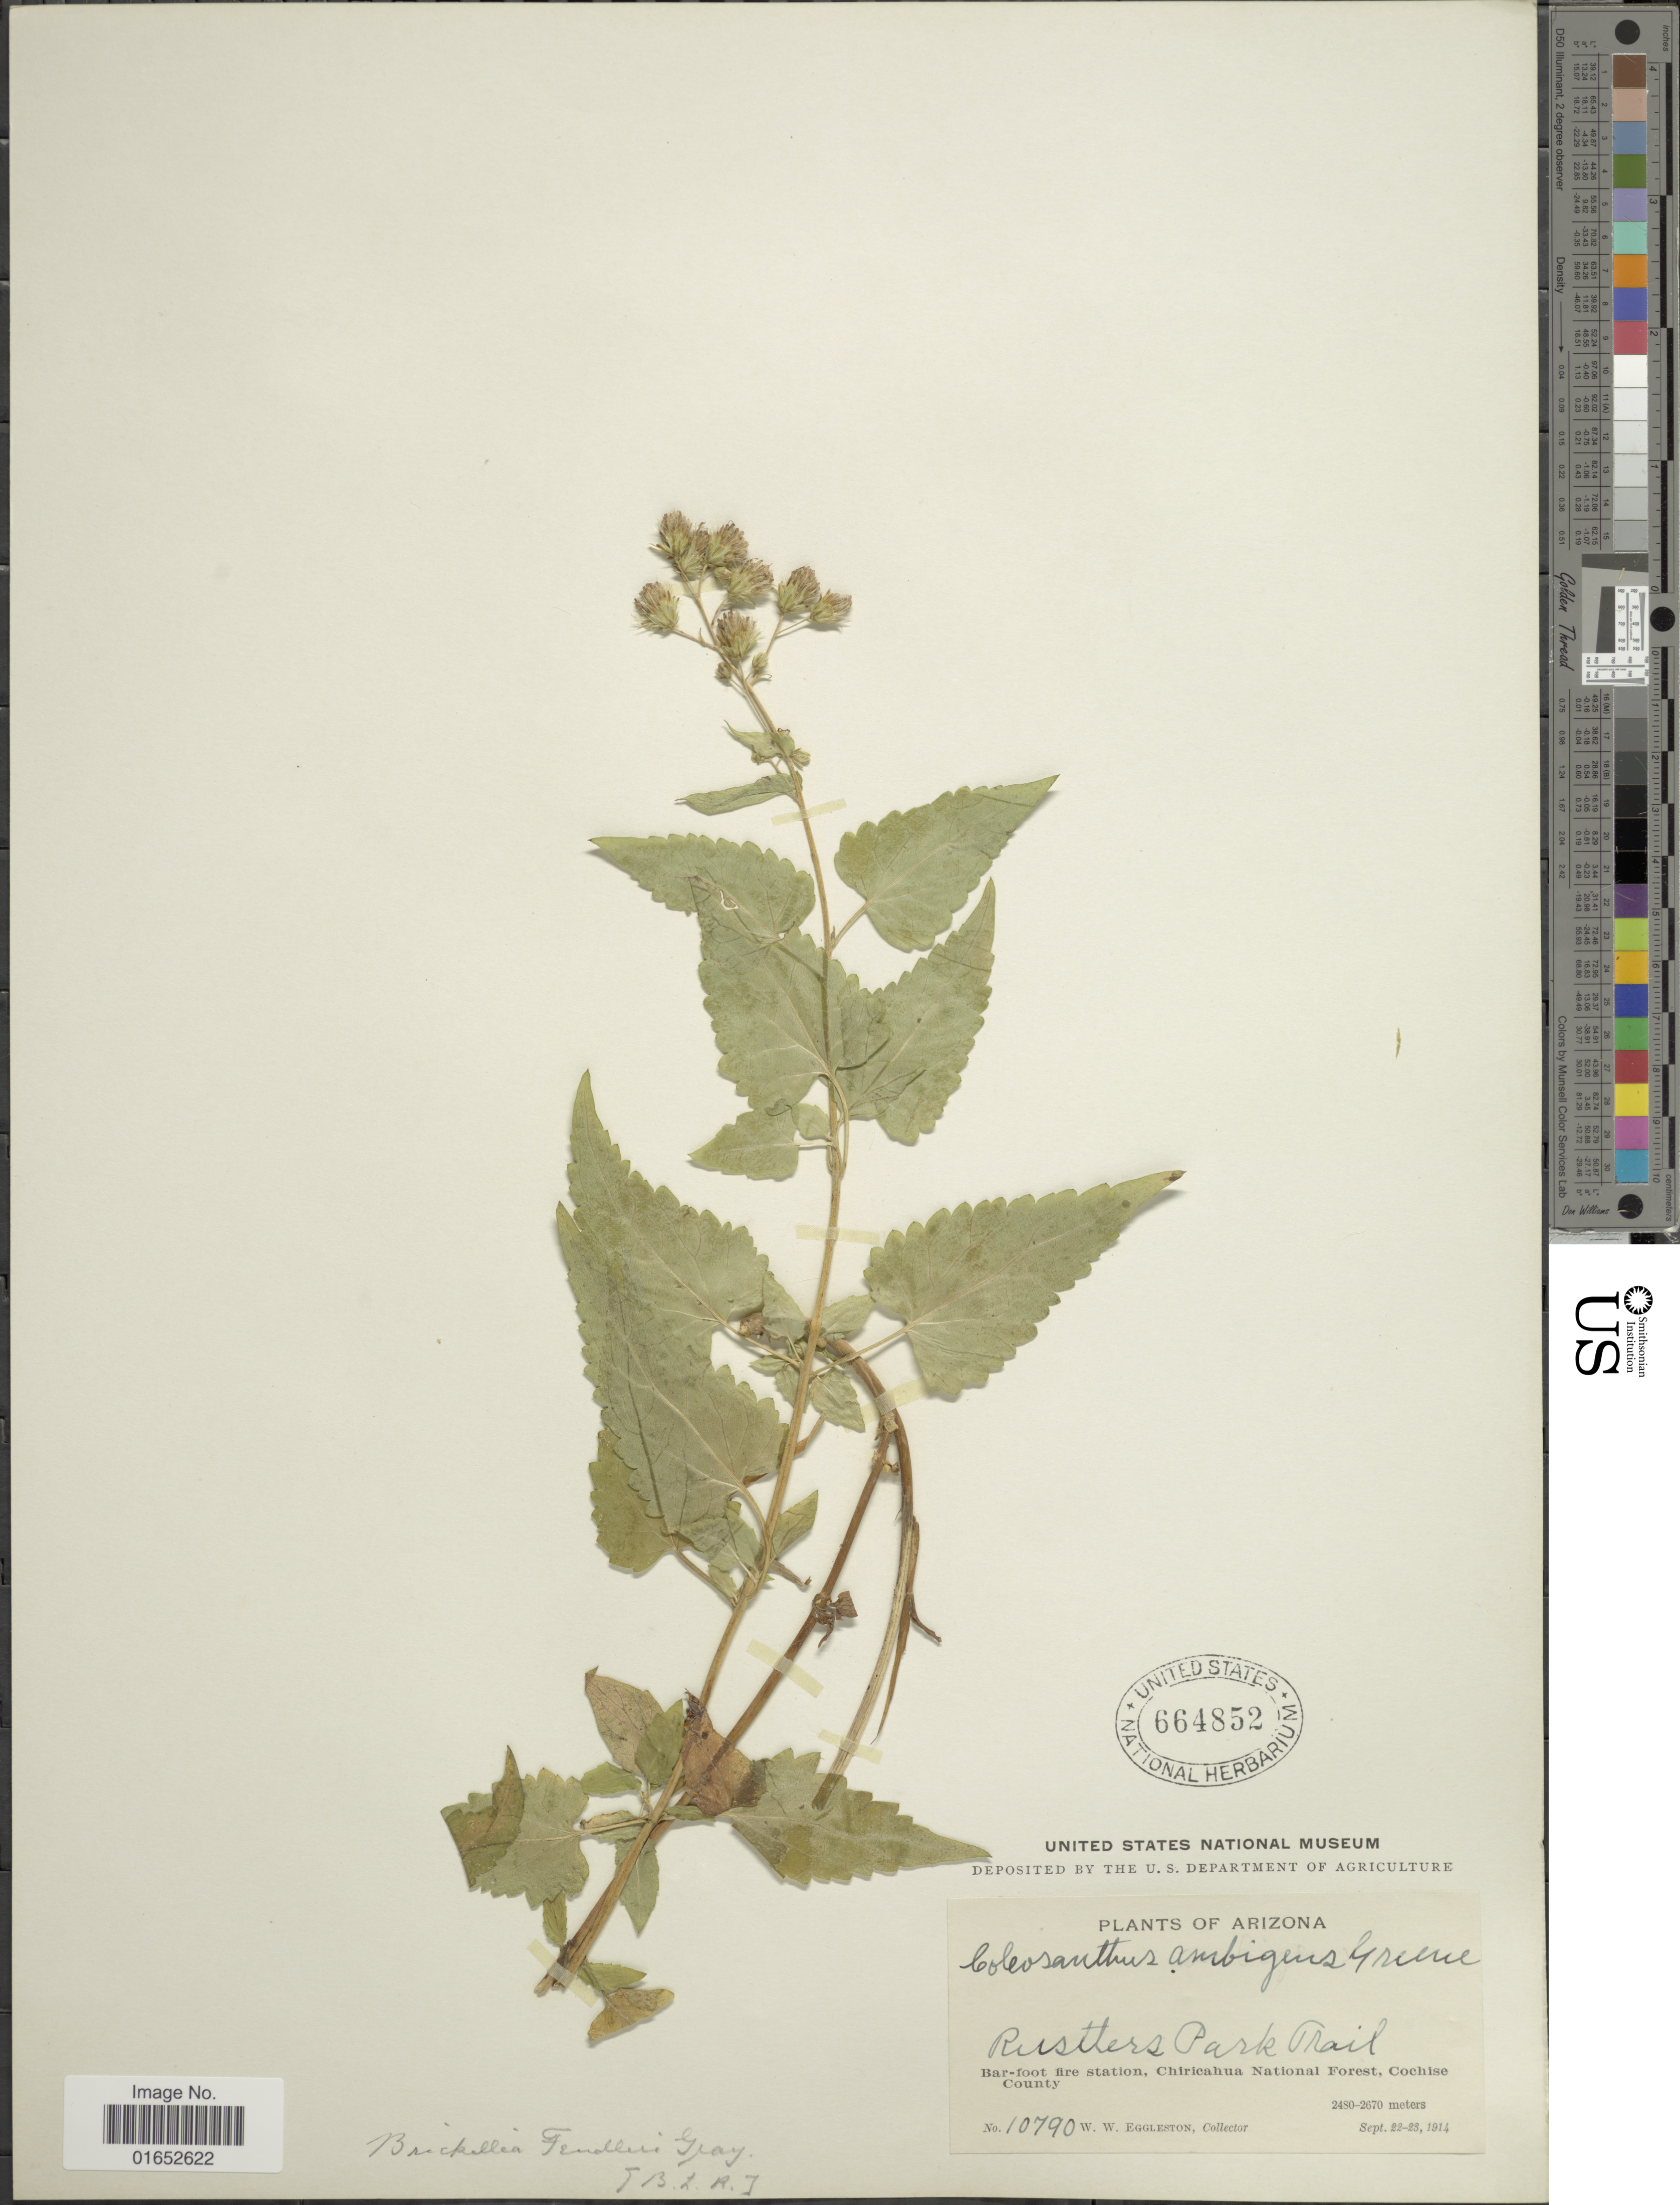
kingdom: Plantae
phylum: Tracheophyta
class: Magnoliopsida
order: Asterales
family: Asteraceae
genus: Brickelliastrum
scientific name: Brickelliastrum fendleri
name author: (A. Gray) R.M. King & H. Rob.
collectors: W. W. Eggleston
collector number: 10790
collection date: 1914-09-22/1914-09-23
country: United States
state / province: Arizona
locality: Rusthers Park Trail, Bar-foot fire station, Chiricahua National Forest, Cochise County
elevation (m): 2480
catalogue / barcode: US 664852